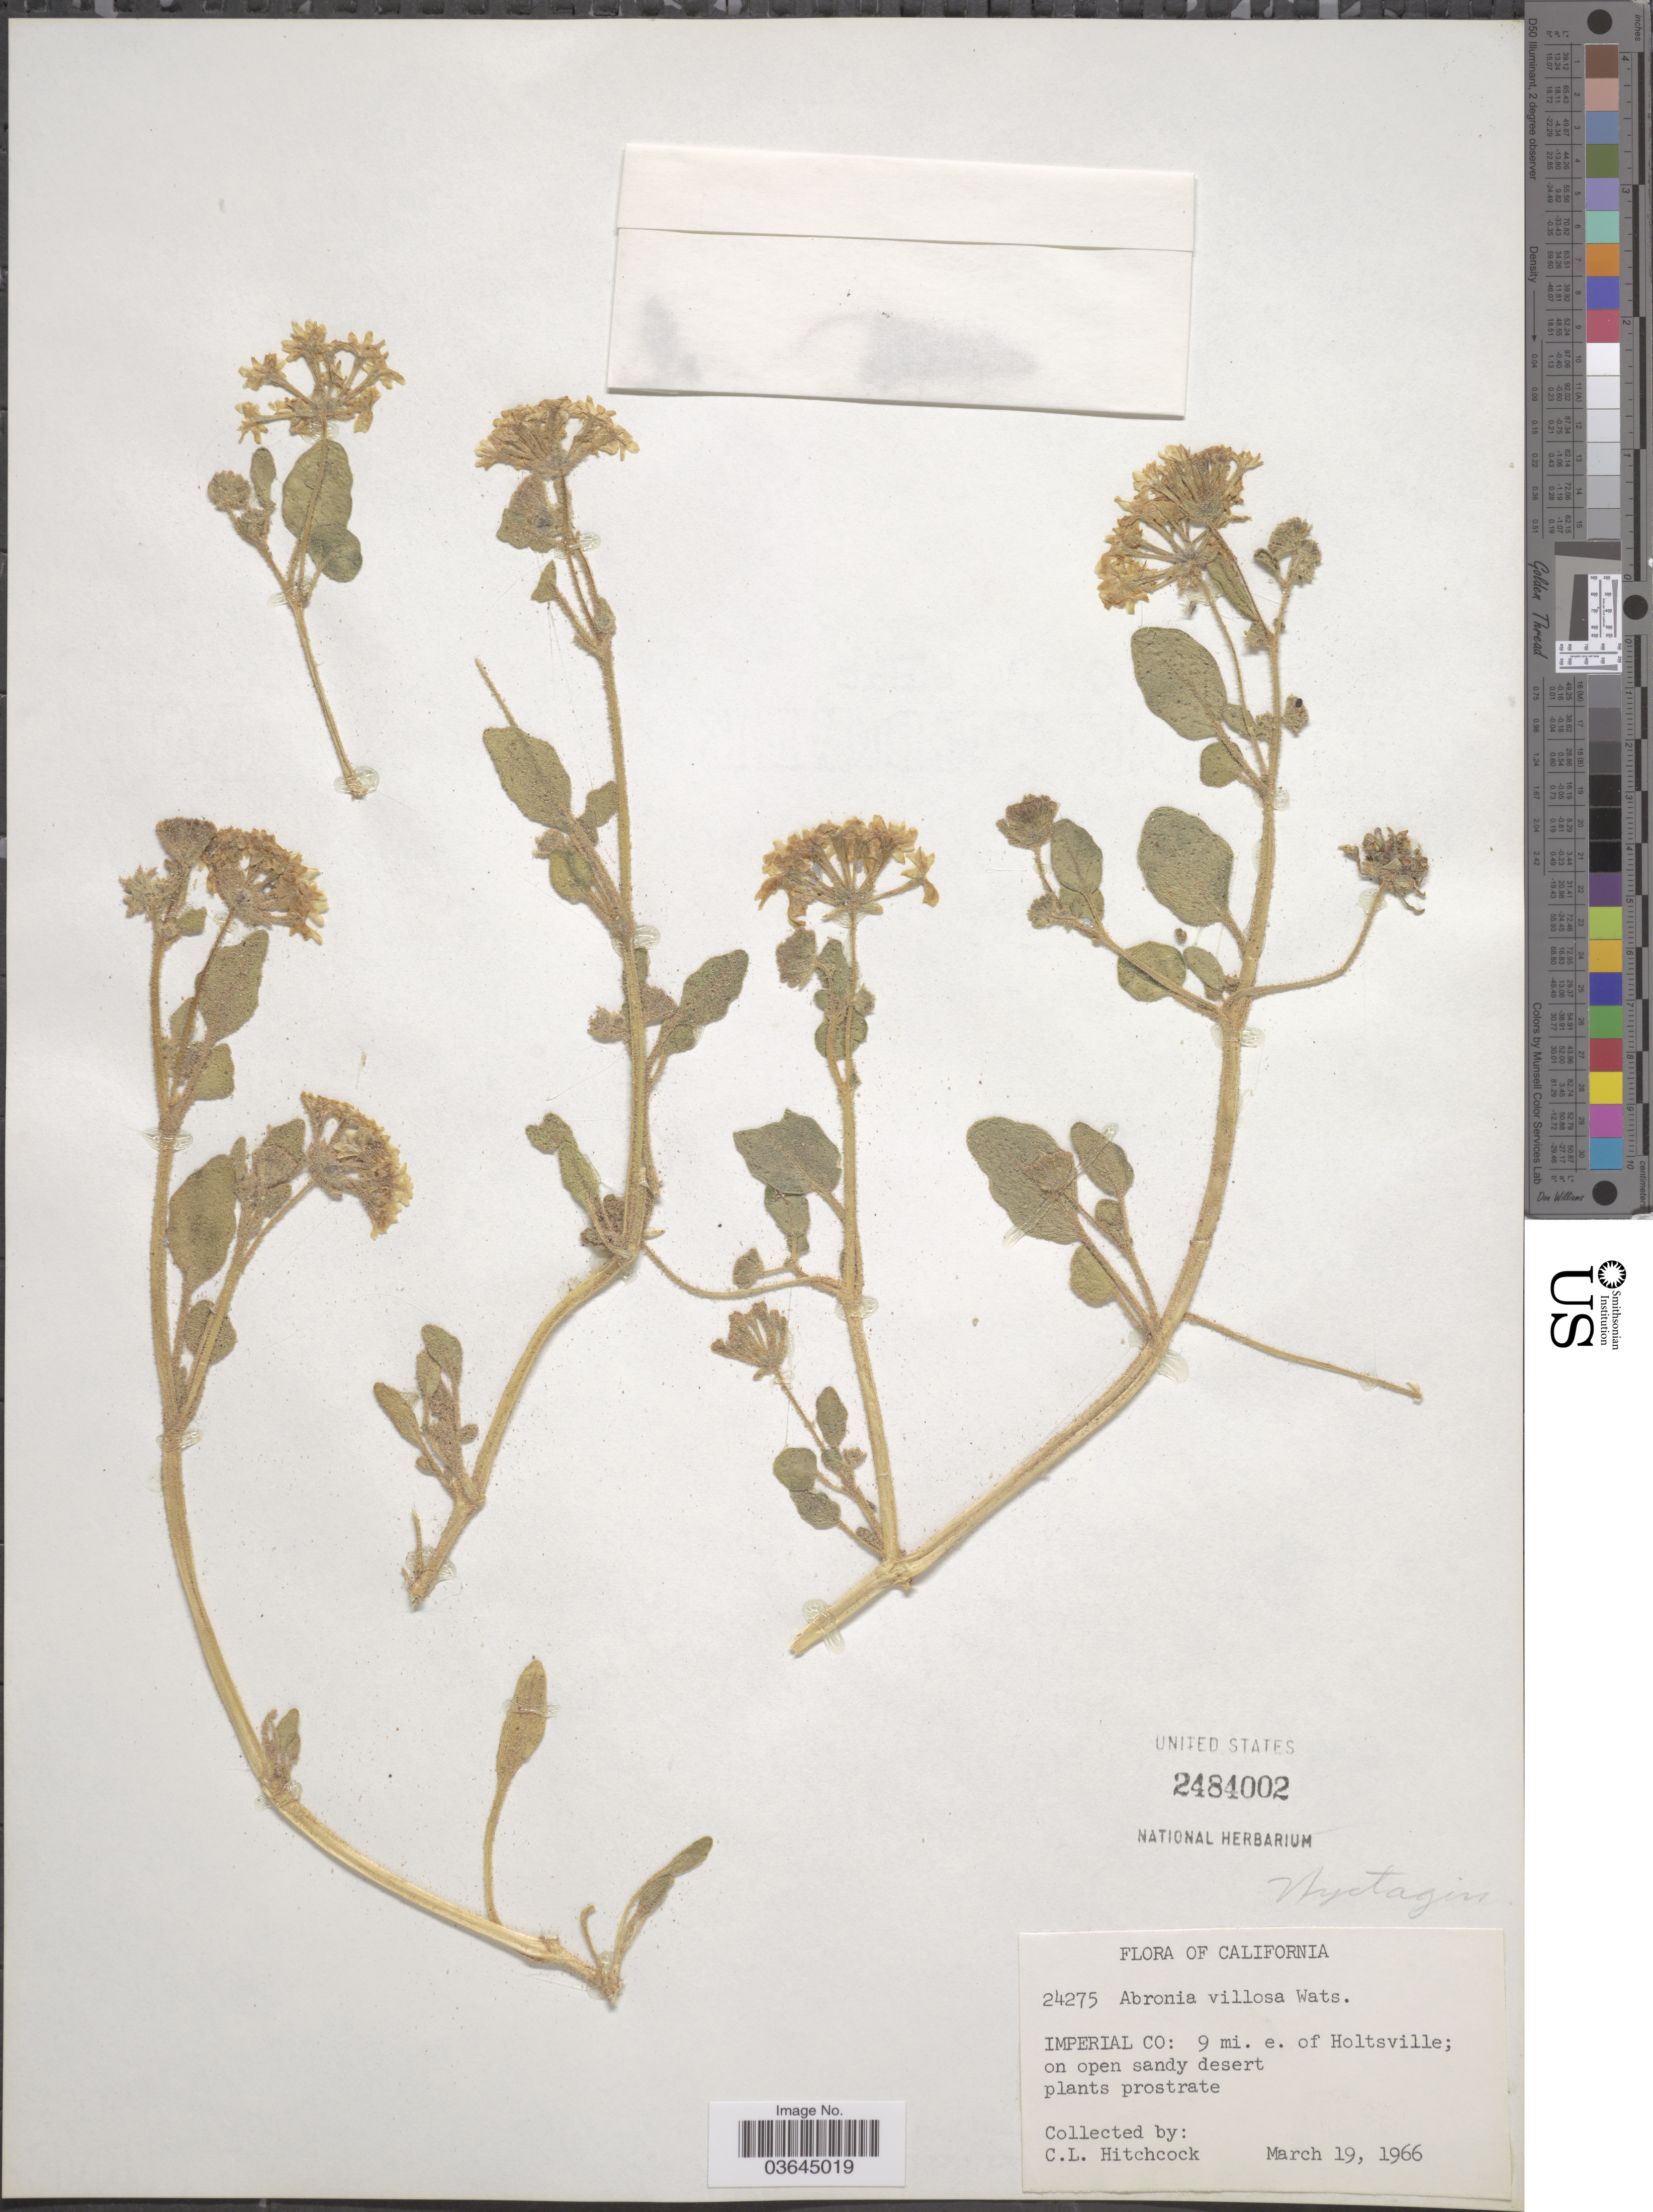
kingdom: Plantae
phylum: Tracheophyta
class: Magnoliopsida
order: Caryophyllales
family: Nyctaginaceae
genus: Abronia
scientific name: Abronia villosa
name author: S. Watson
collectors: C. L. Hitchcock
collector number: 24275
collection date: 1966-03-19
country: United States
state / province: California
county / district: Imperial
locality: Imperial Co: 9 mi. e. of Holtsville.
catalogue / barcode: US 2484002